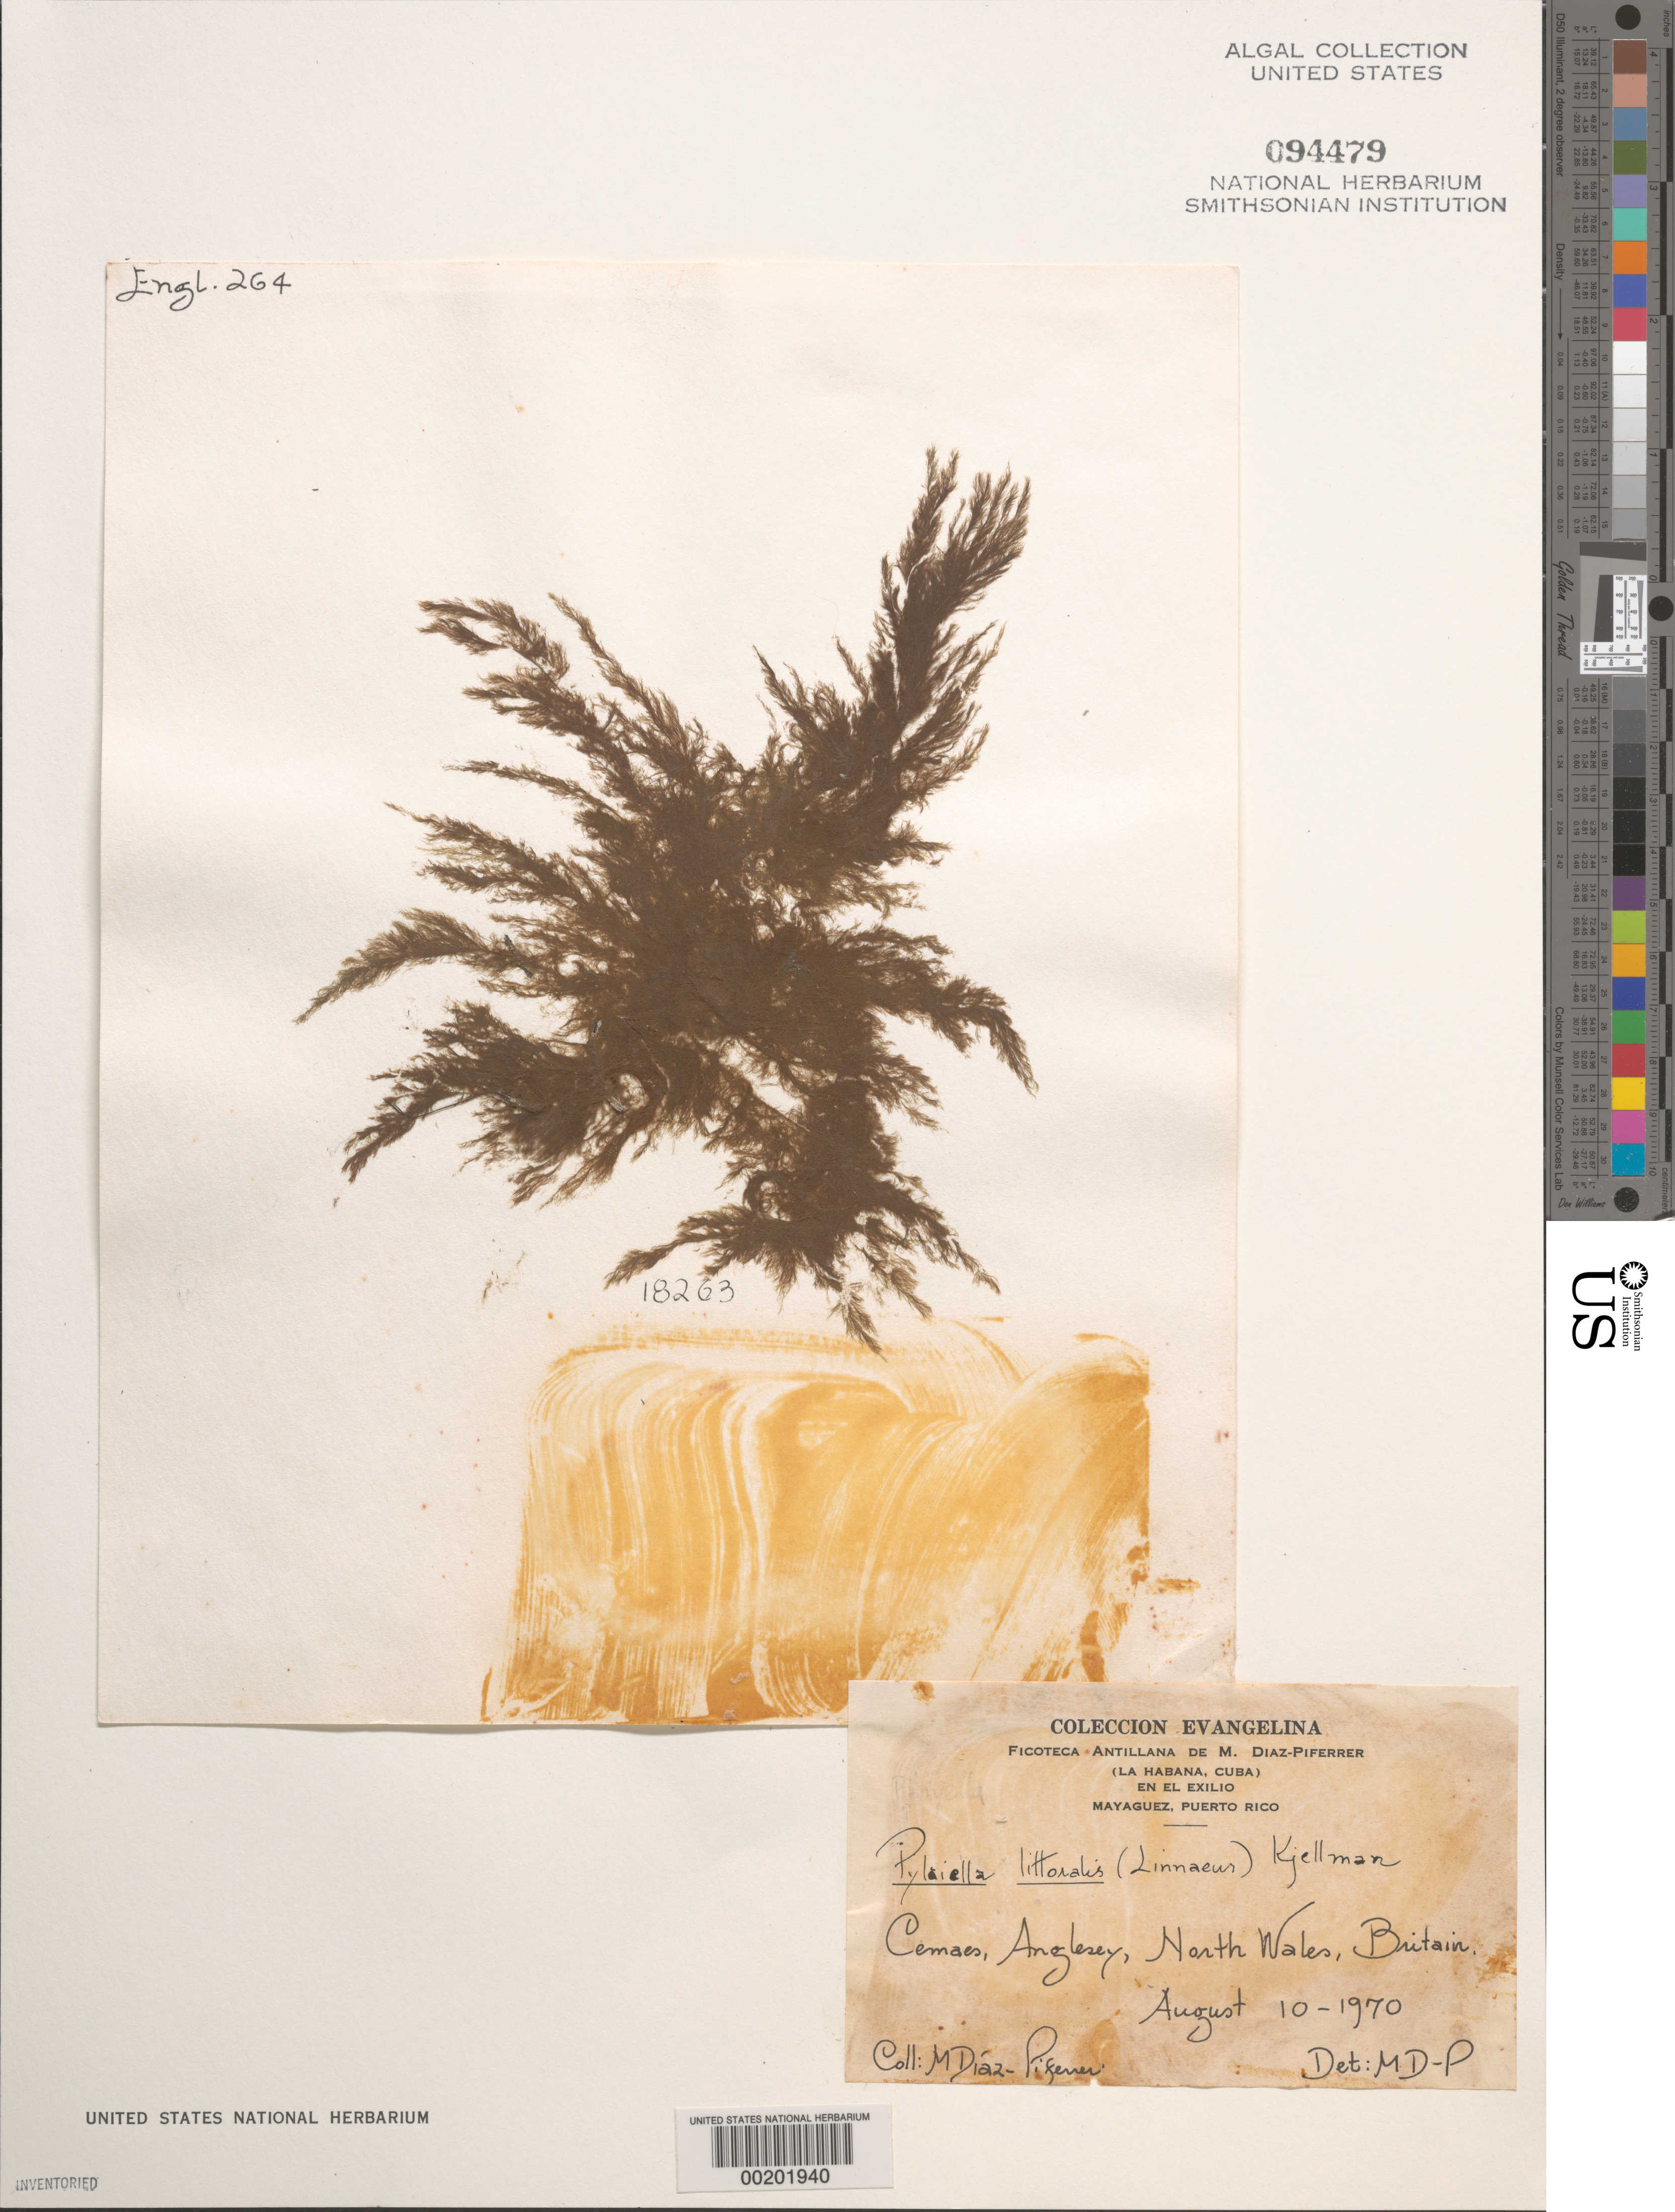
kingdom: Chromista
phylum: Ochrophyta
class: Phaeophyceae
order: Ectocarpales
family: Acinetosporaceae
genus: Pylaiella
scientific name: Pylaiella litoralis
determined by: Diaz-Piferrer, M.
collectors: M. Diaz-Piferrer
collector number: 18263 & ENGL. 264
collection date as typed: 10 Aug 1970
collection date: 1970-08-10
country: United Kingdom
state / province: Wales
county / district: Gwynedd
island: Anglesey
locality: Cemaes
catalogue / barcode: US 94479